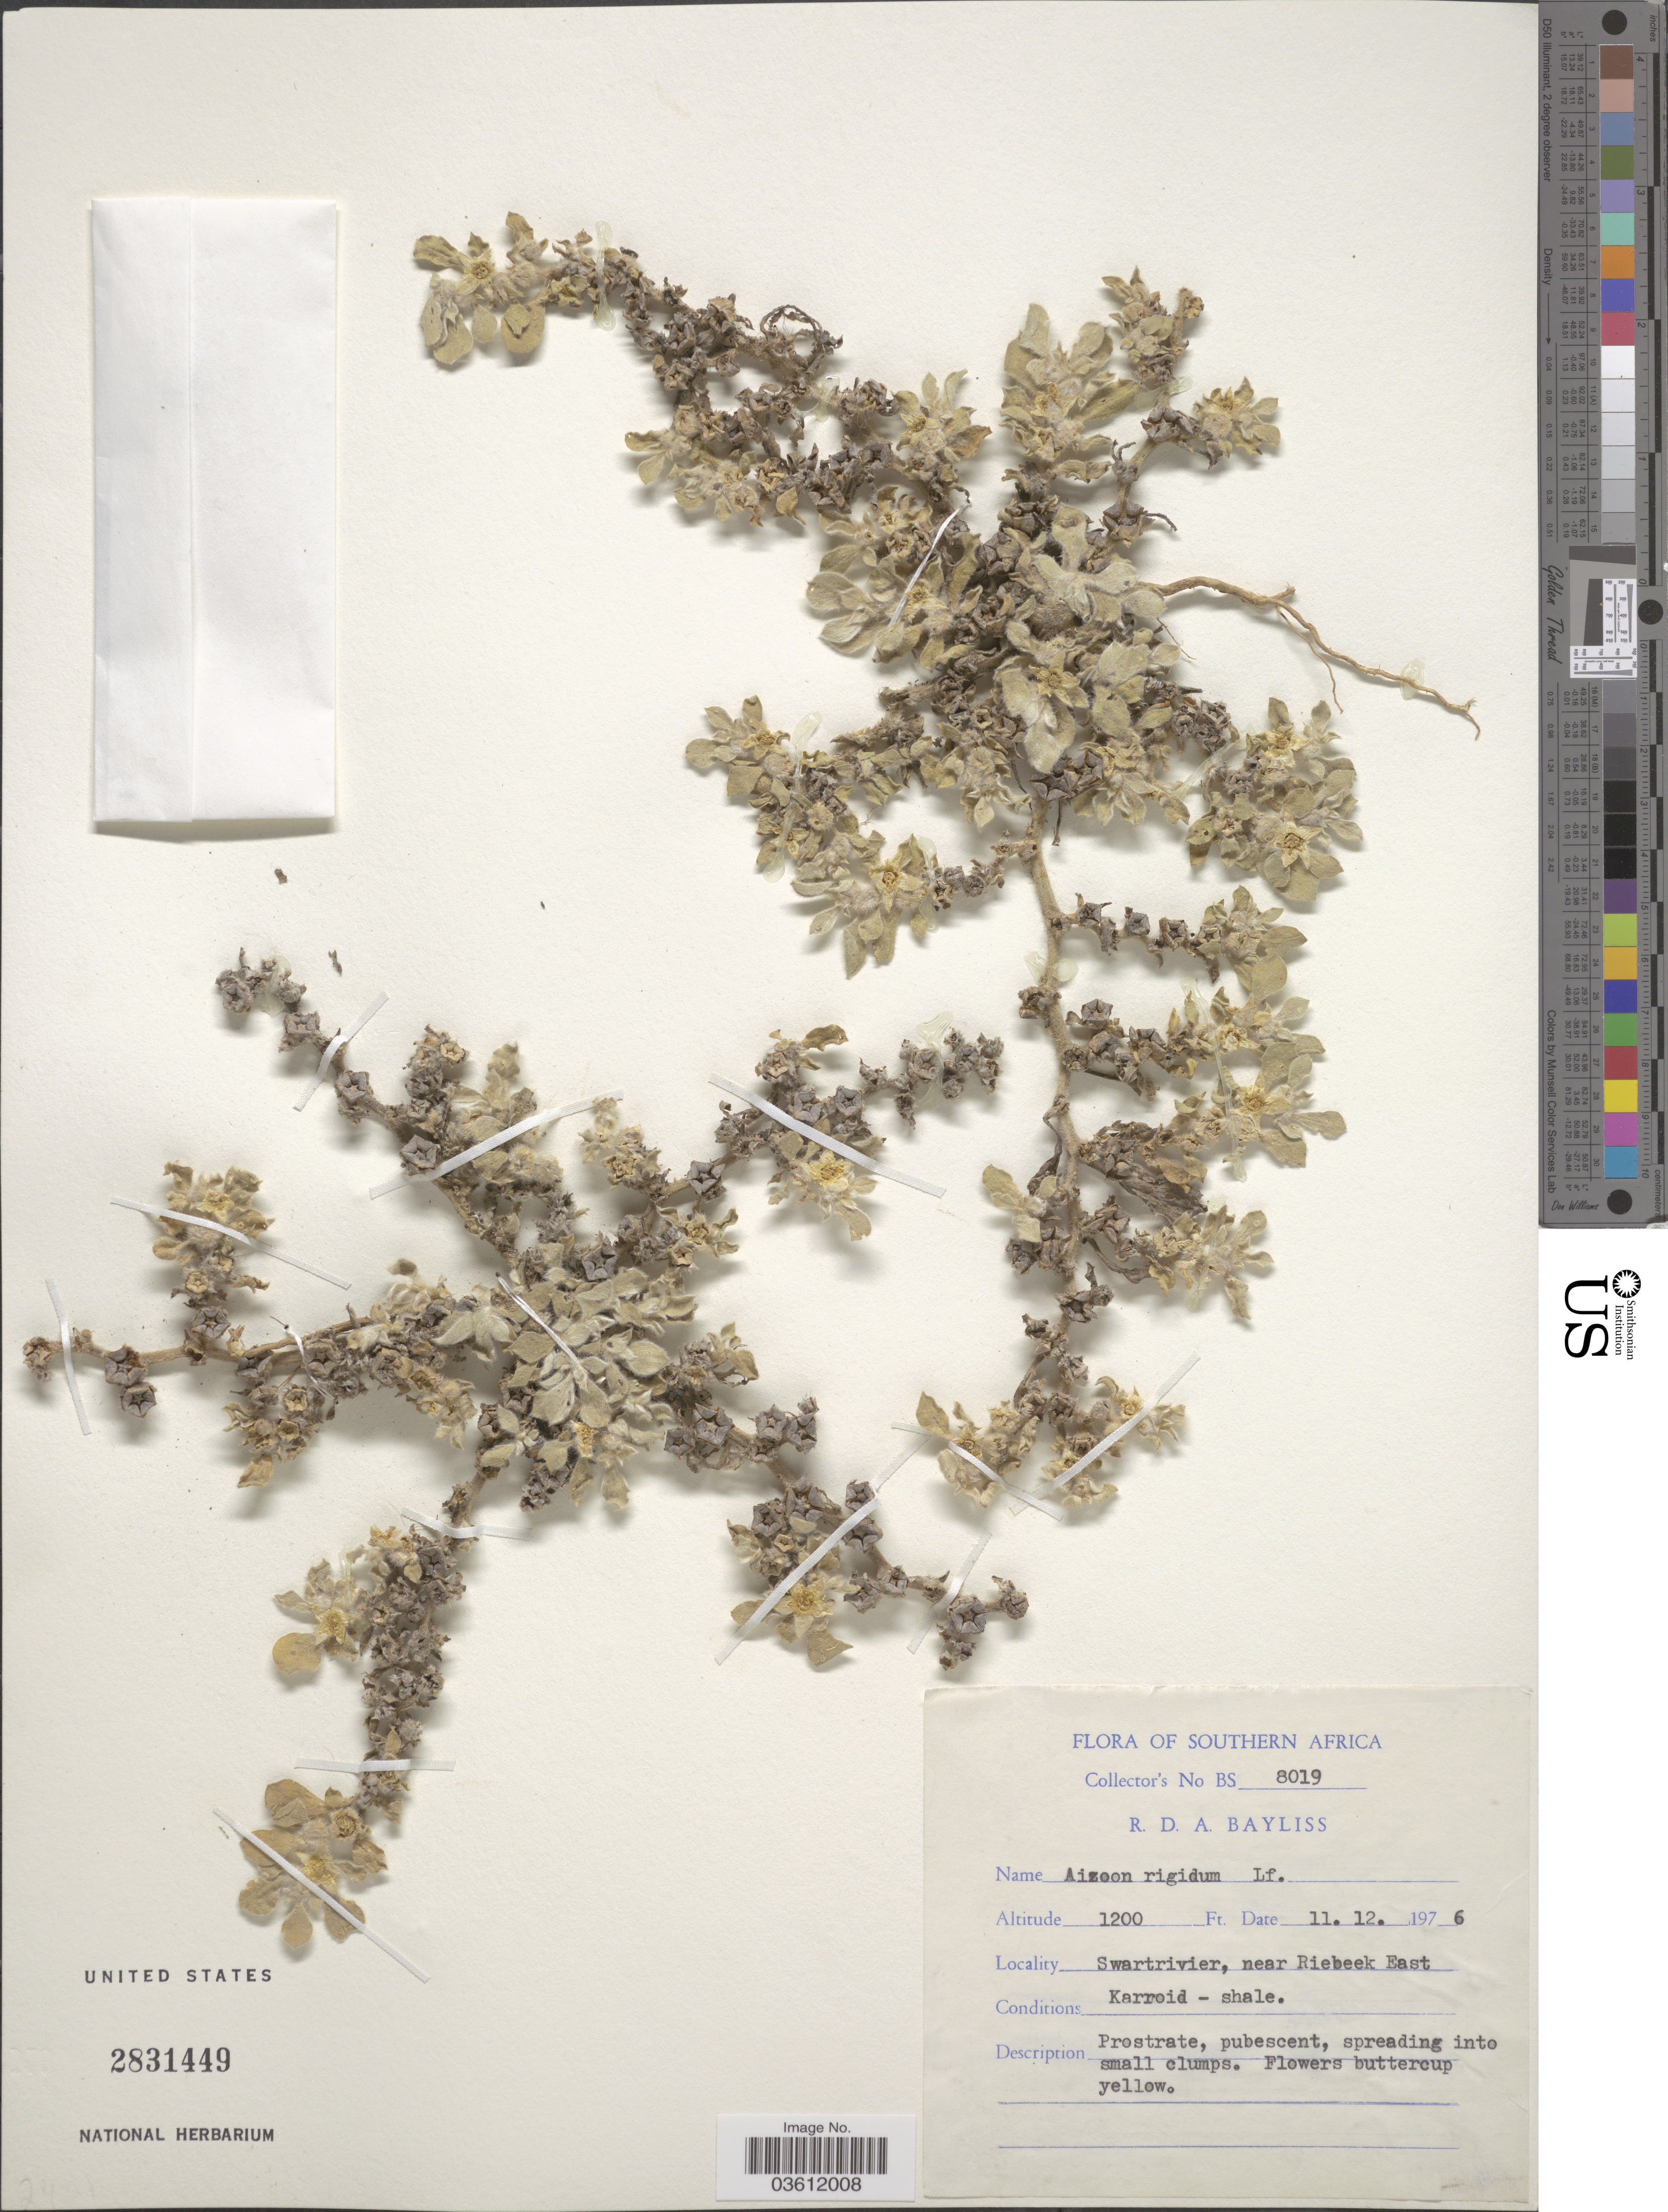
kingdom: Plantae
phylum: Tracheophyta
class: Magnoliopsida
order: Caryophyllales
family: Aizoaceae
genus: Aizoon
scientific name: Aizoon rigidum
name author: L.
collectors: R. Bayliss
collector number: BS8019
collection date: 1976-12-11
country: South Africa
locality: Southern Africa. Swartrivier, near Riebeek East.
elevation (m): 366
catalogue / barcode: US 2831449